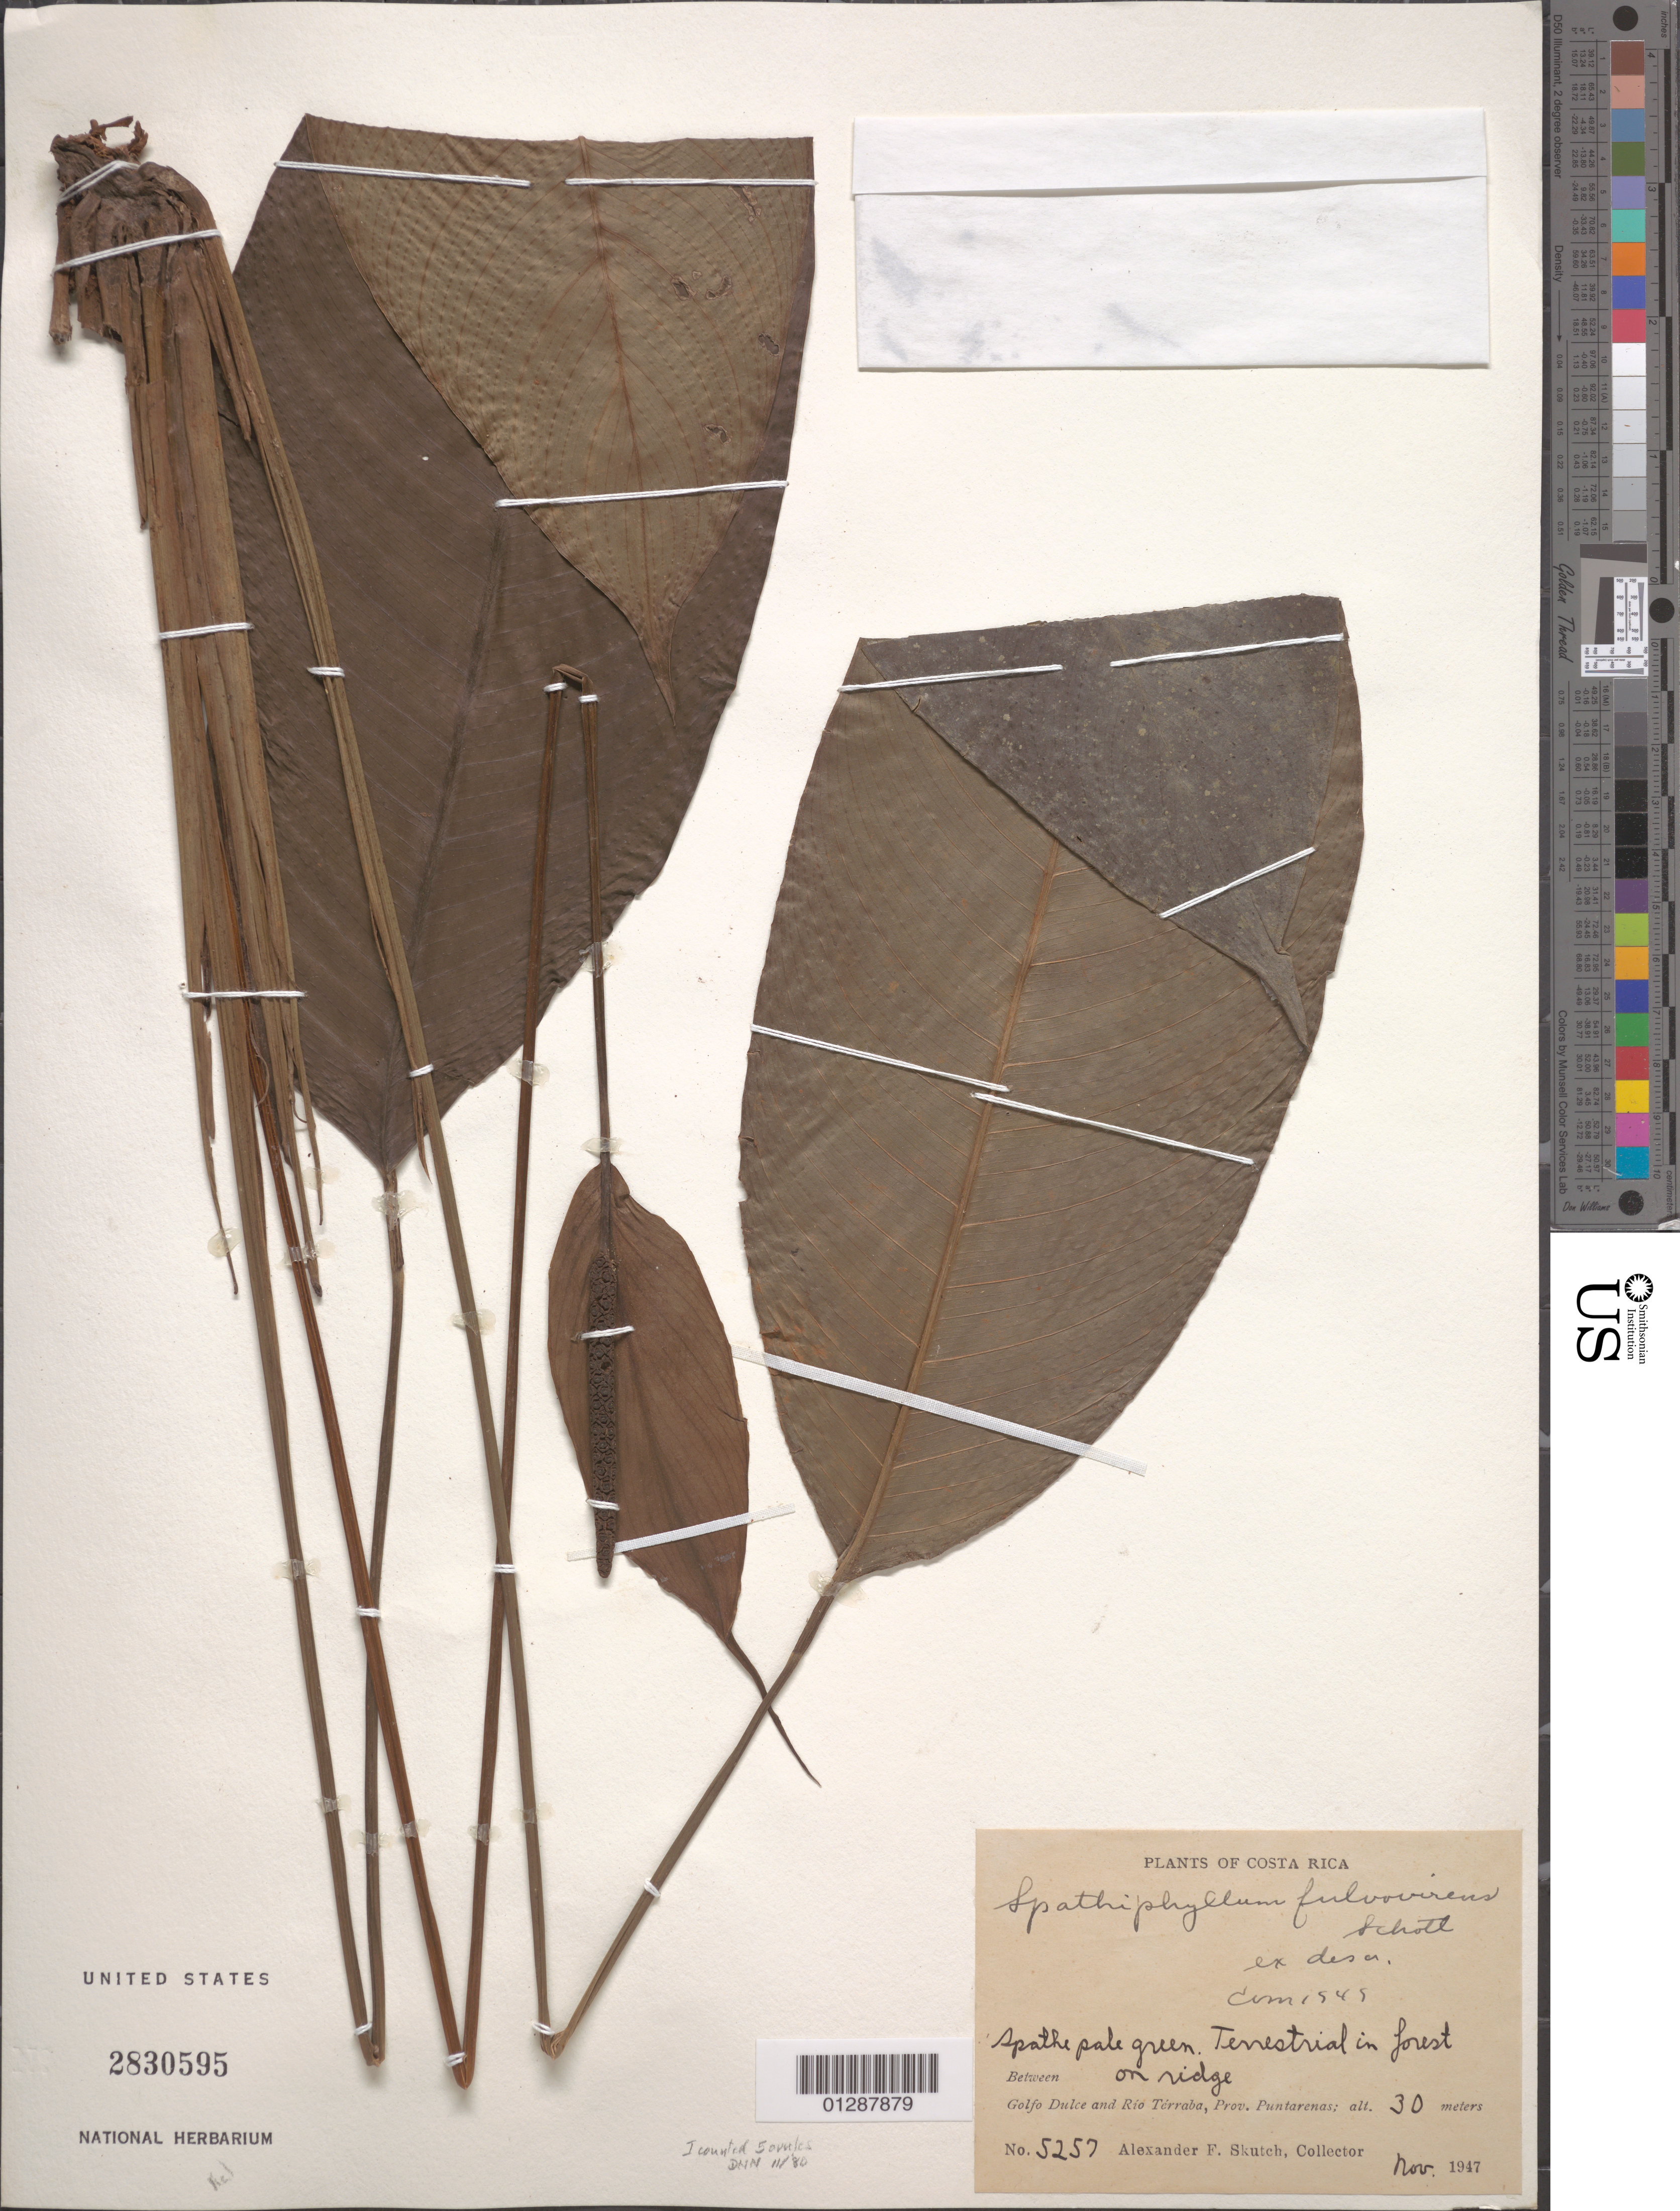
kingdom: Plantae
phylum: Tracheophyta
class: Liliopsida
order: Alismatales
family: Araceae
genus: Spathiphyllum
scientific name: Spathiphyllum fulvovirens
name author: Schott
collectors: A. F. Skutch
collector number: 5257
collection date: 1947-11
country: Costa Rica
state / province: Puntarenas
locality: On ridge. Between Golfo Dulce and Río Térraba.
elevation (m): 30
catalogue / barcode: US 2830595